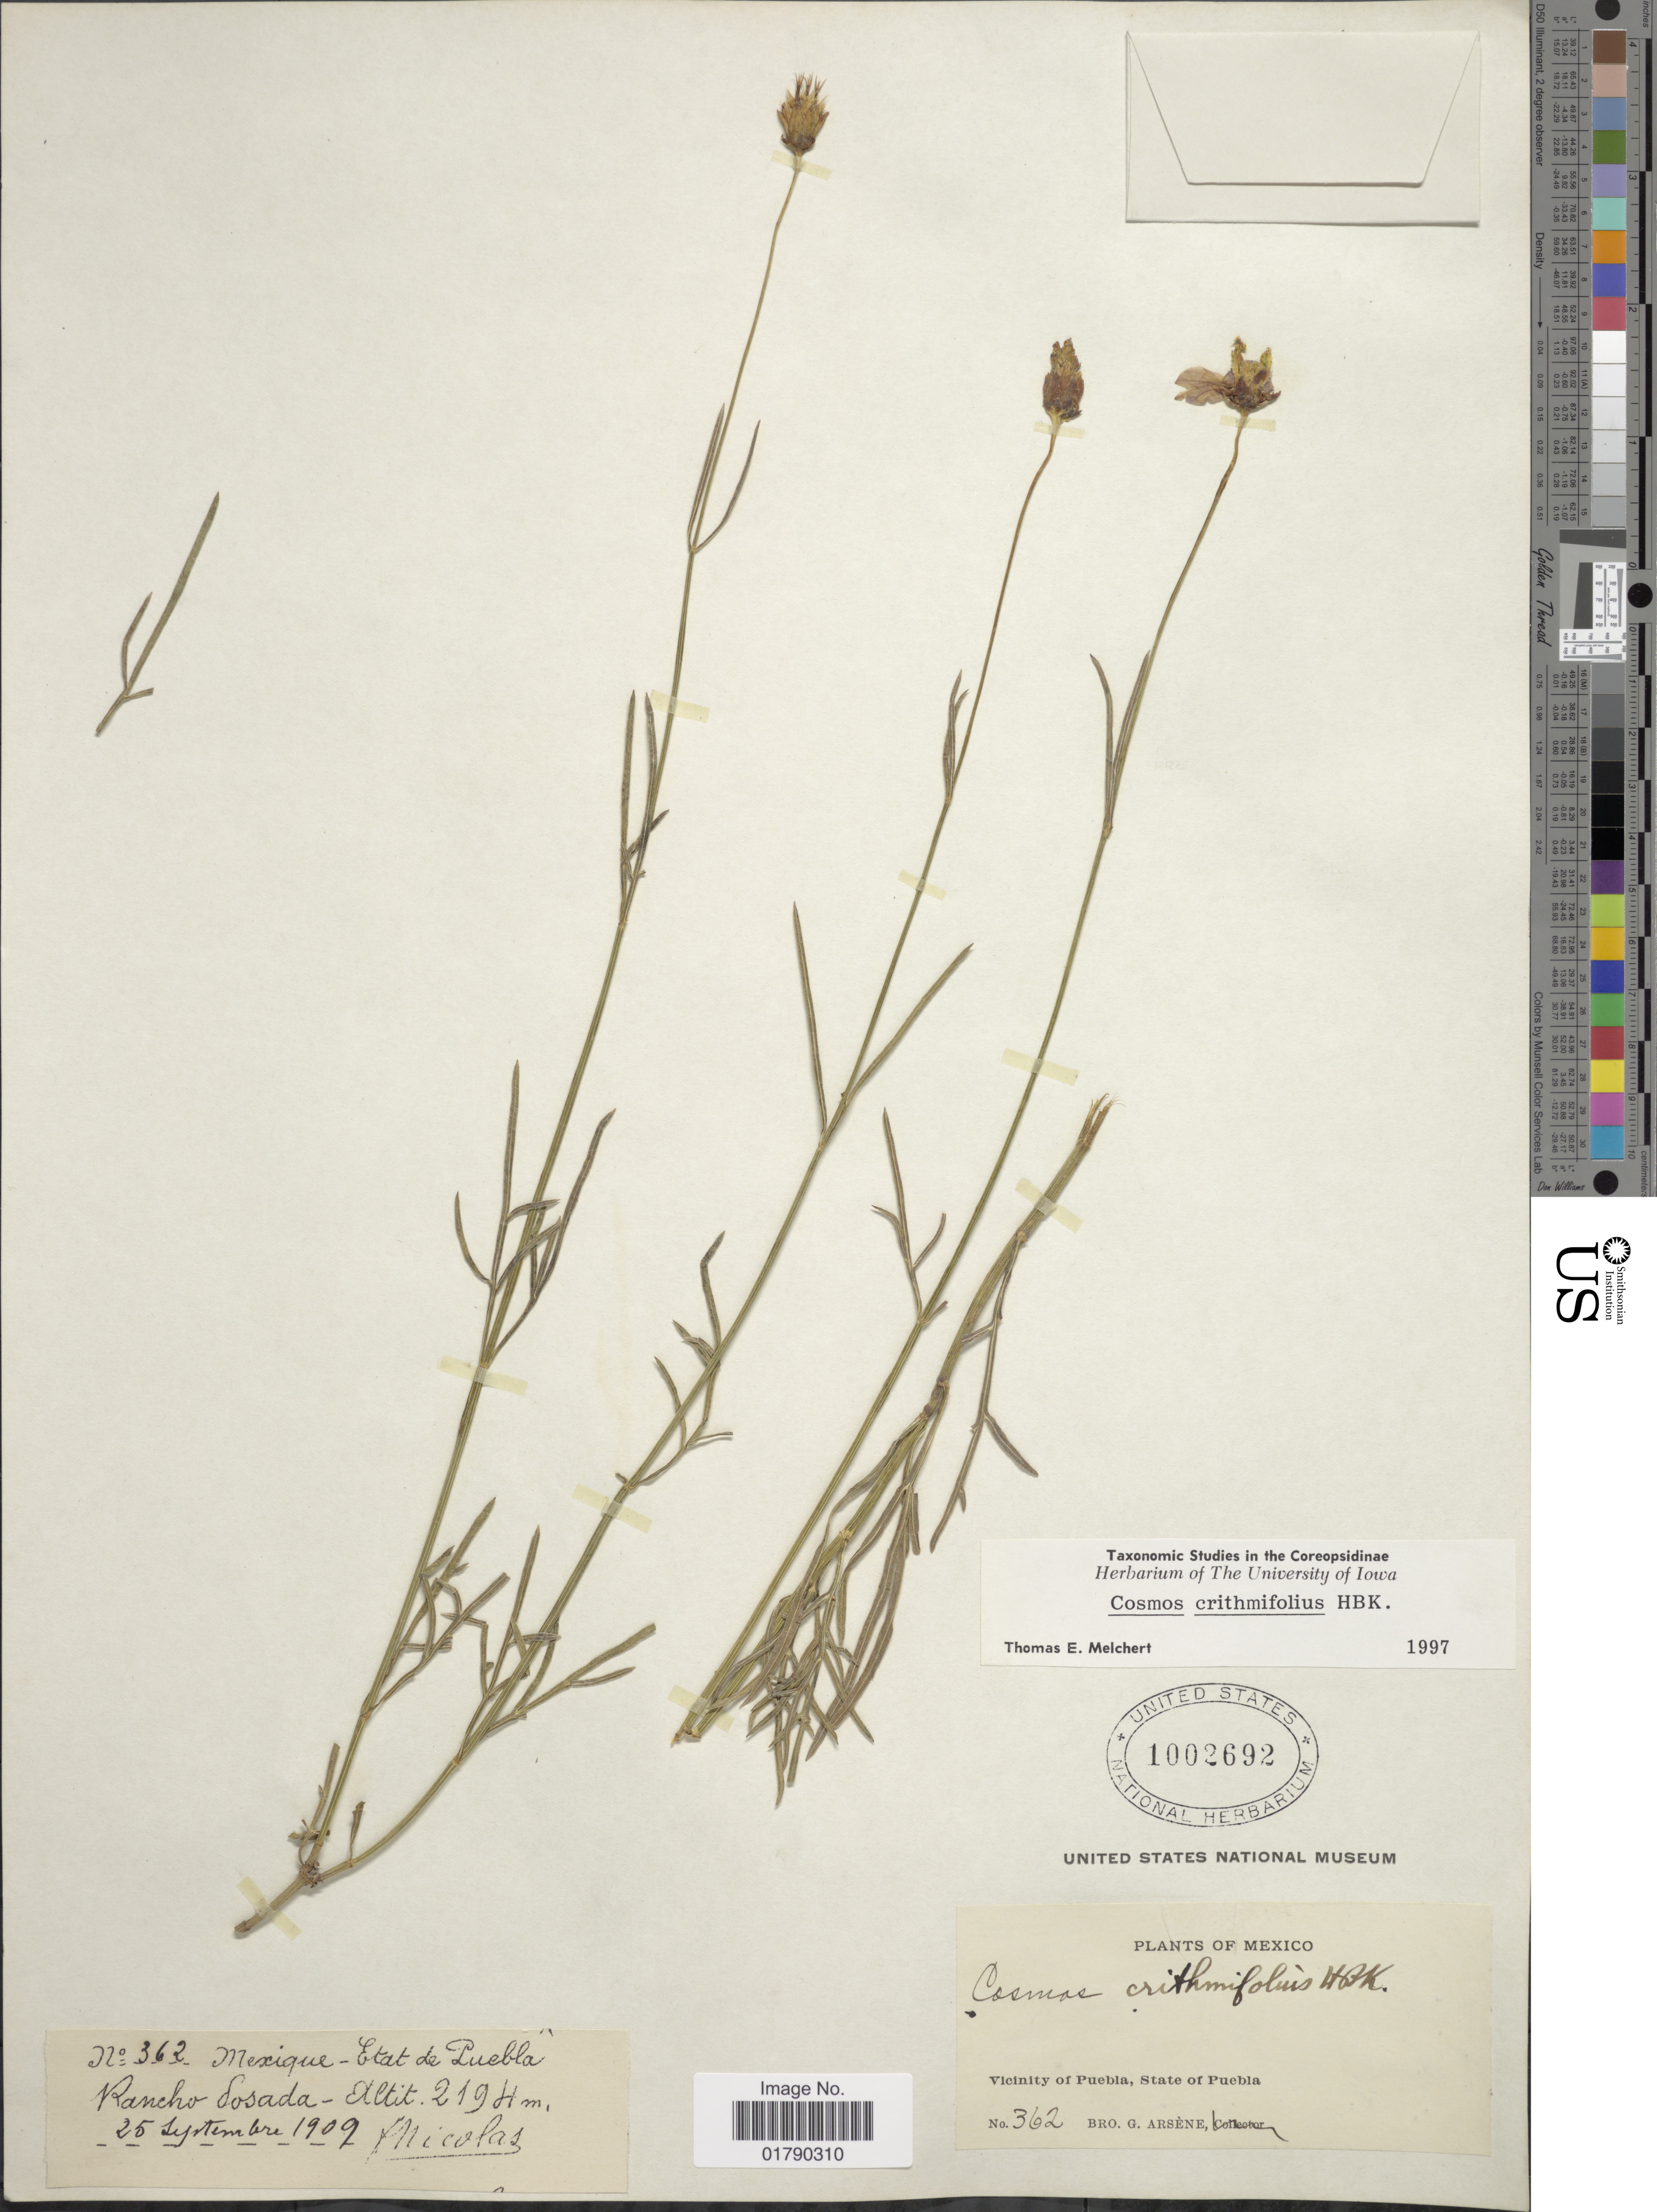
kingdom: Plantae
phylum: Tracheophyta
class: Magnoliopsida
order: Asterales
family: Asteraceae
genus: Cosmos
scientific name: Cosmos crithmifolius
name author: Kunth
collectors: Bro. G. Arsène & F. Nicolas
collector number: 362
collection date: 1909-09-25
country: Mexico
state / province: Puebla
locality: Vicinity of Puebla, Rancho Posada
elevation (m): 2194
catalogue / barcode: US 1002692